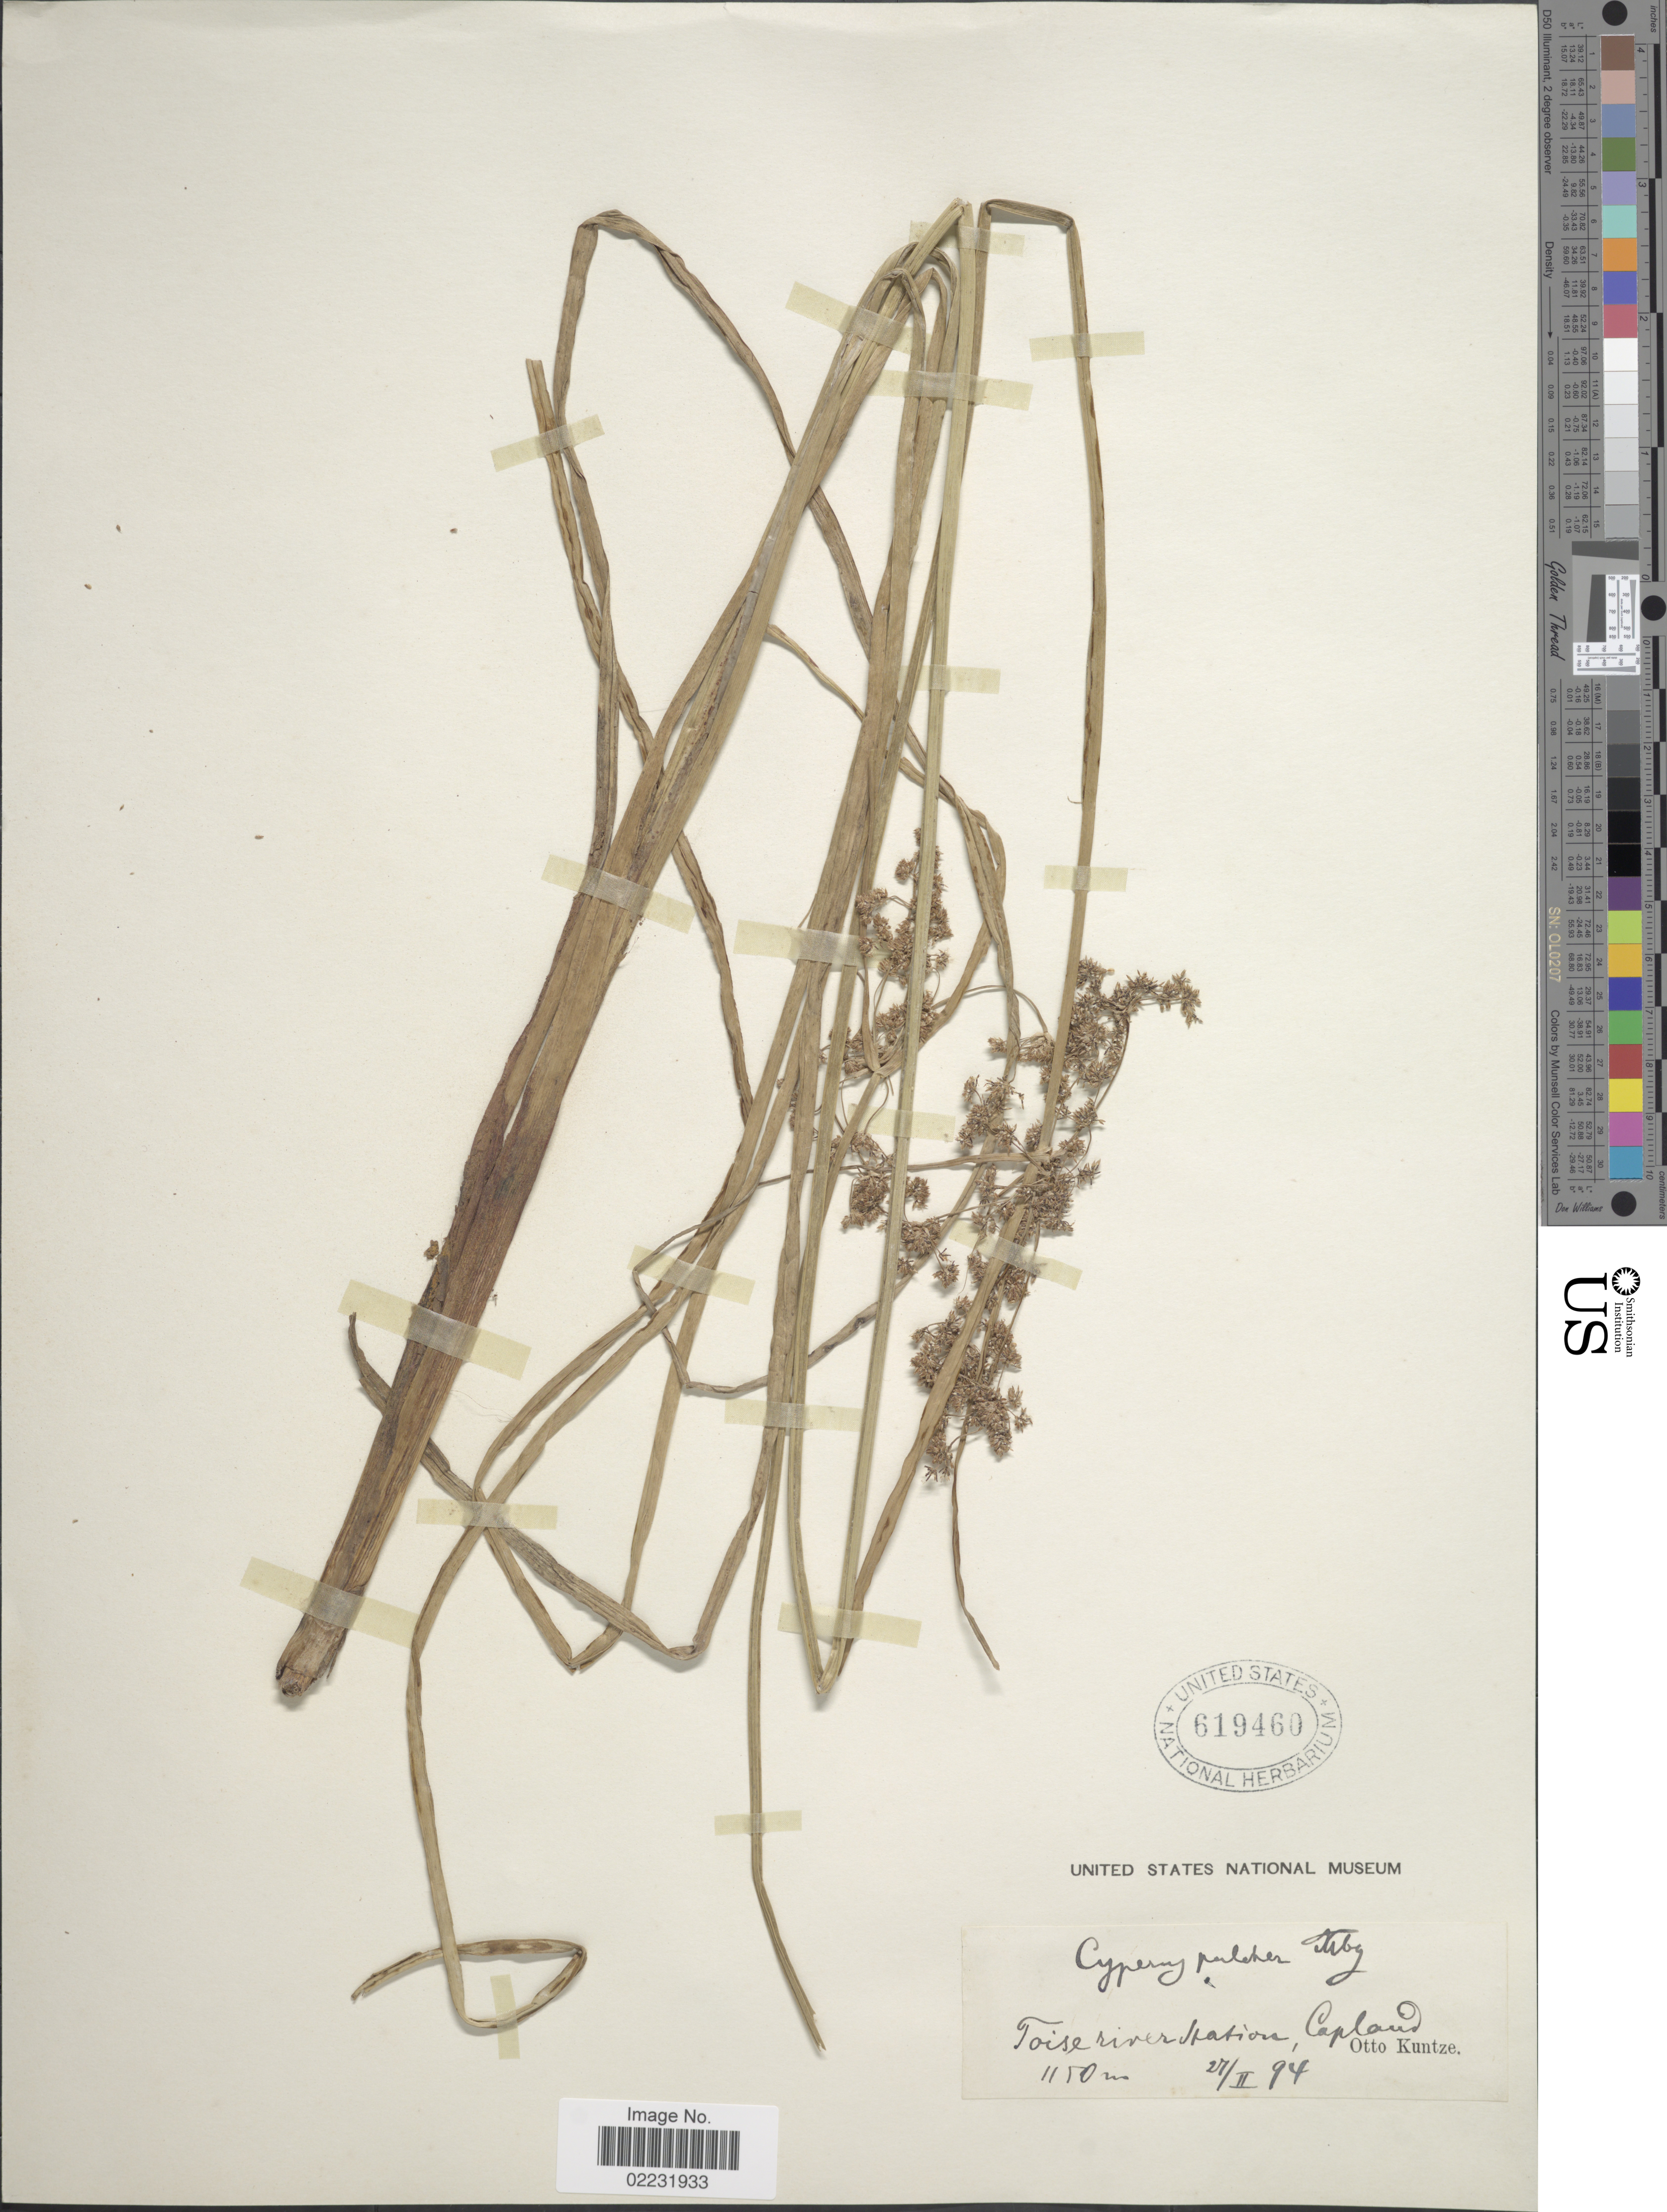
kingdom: Plantae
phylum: Tracheophyta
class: Liliopsida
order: Poales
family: Cyperaceae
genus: Cyperus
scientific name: Cyperus pulcher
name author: Thunb.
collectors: C.E.O. Kuntze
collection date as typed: Transcribed d/m/y: 27/2/94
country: South Africa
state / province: Eastern Cape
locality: Toise river Station, Capland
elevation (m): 1150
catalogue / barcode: US 619460